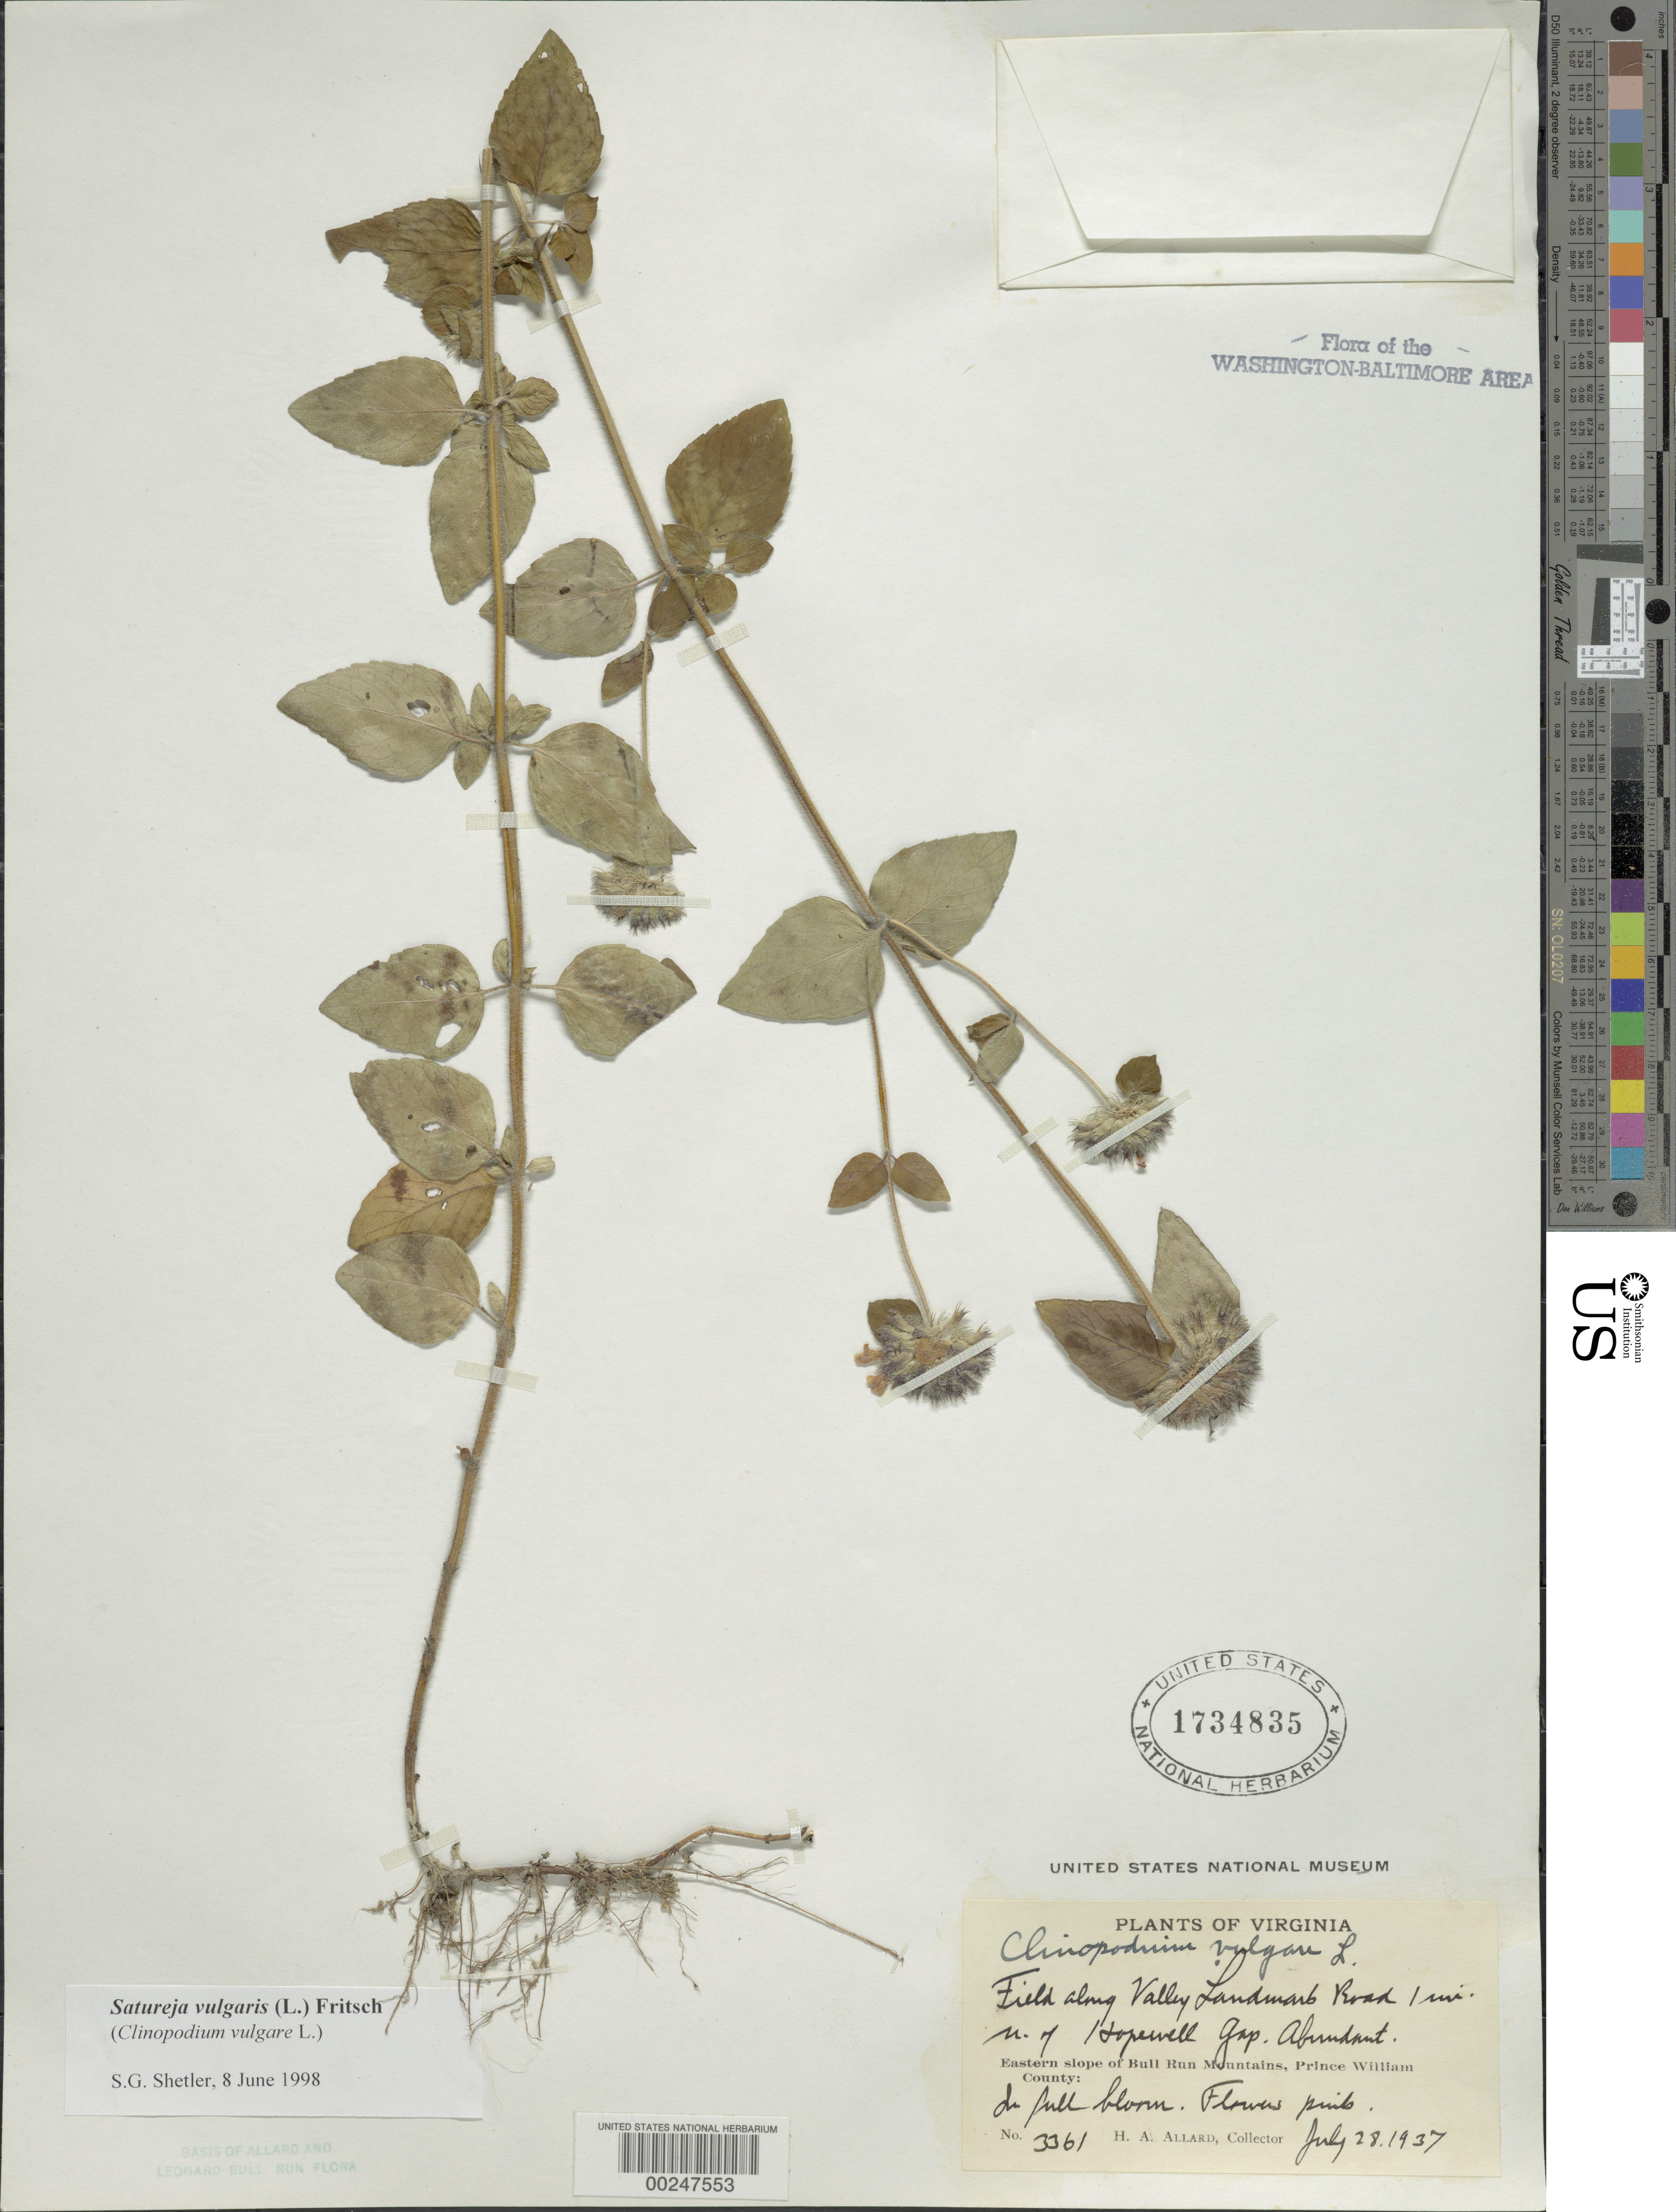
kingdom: Plantae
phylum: Tracheophyta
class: Magnoliopsida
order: Lamiales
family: Lamiaceae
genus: Clinopodium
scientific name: Clinopodium vulgare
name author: L.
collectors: H. A. Allard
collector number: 3361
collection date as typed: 28 Jul 1937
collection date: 1937-07-28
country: United States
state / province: Virginia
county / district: Prince William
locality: Eastern slope of Bull Run Mts, along Valley Landmark Road, 1 mi. N of Hopewell Gap Bull Run Mts.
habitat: Field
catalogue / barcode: US 1734835